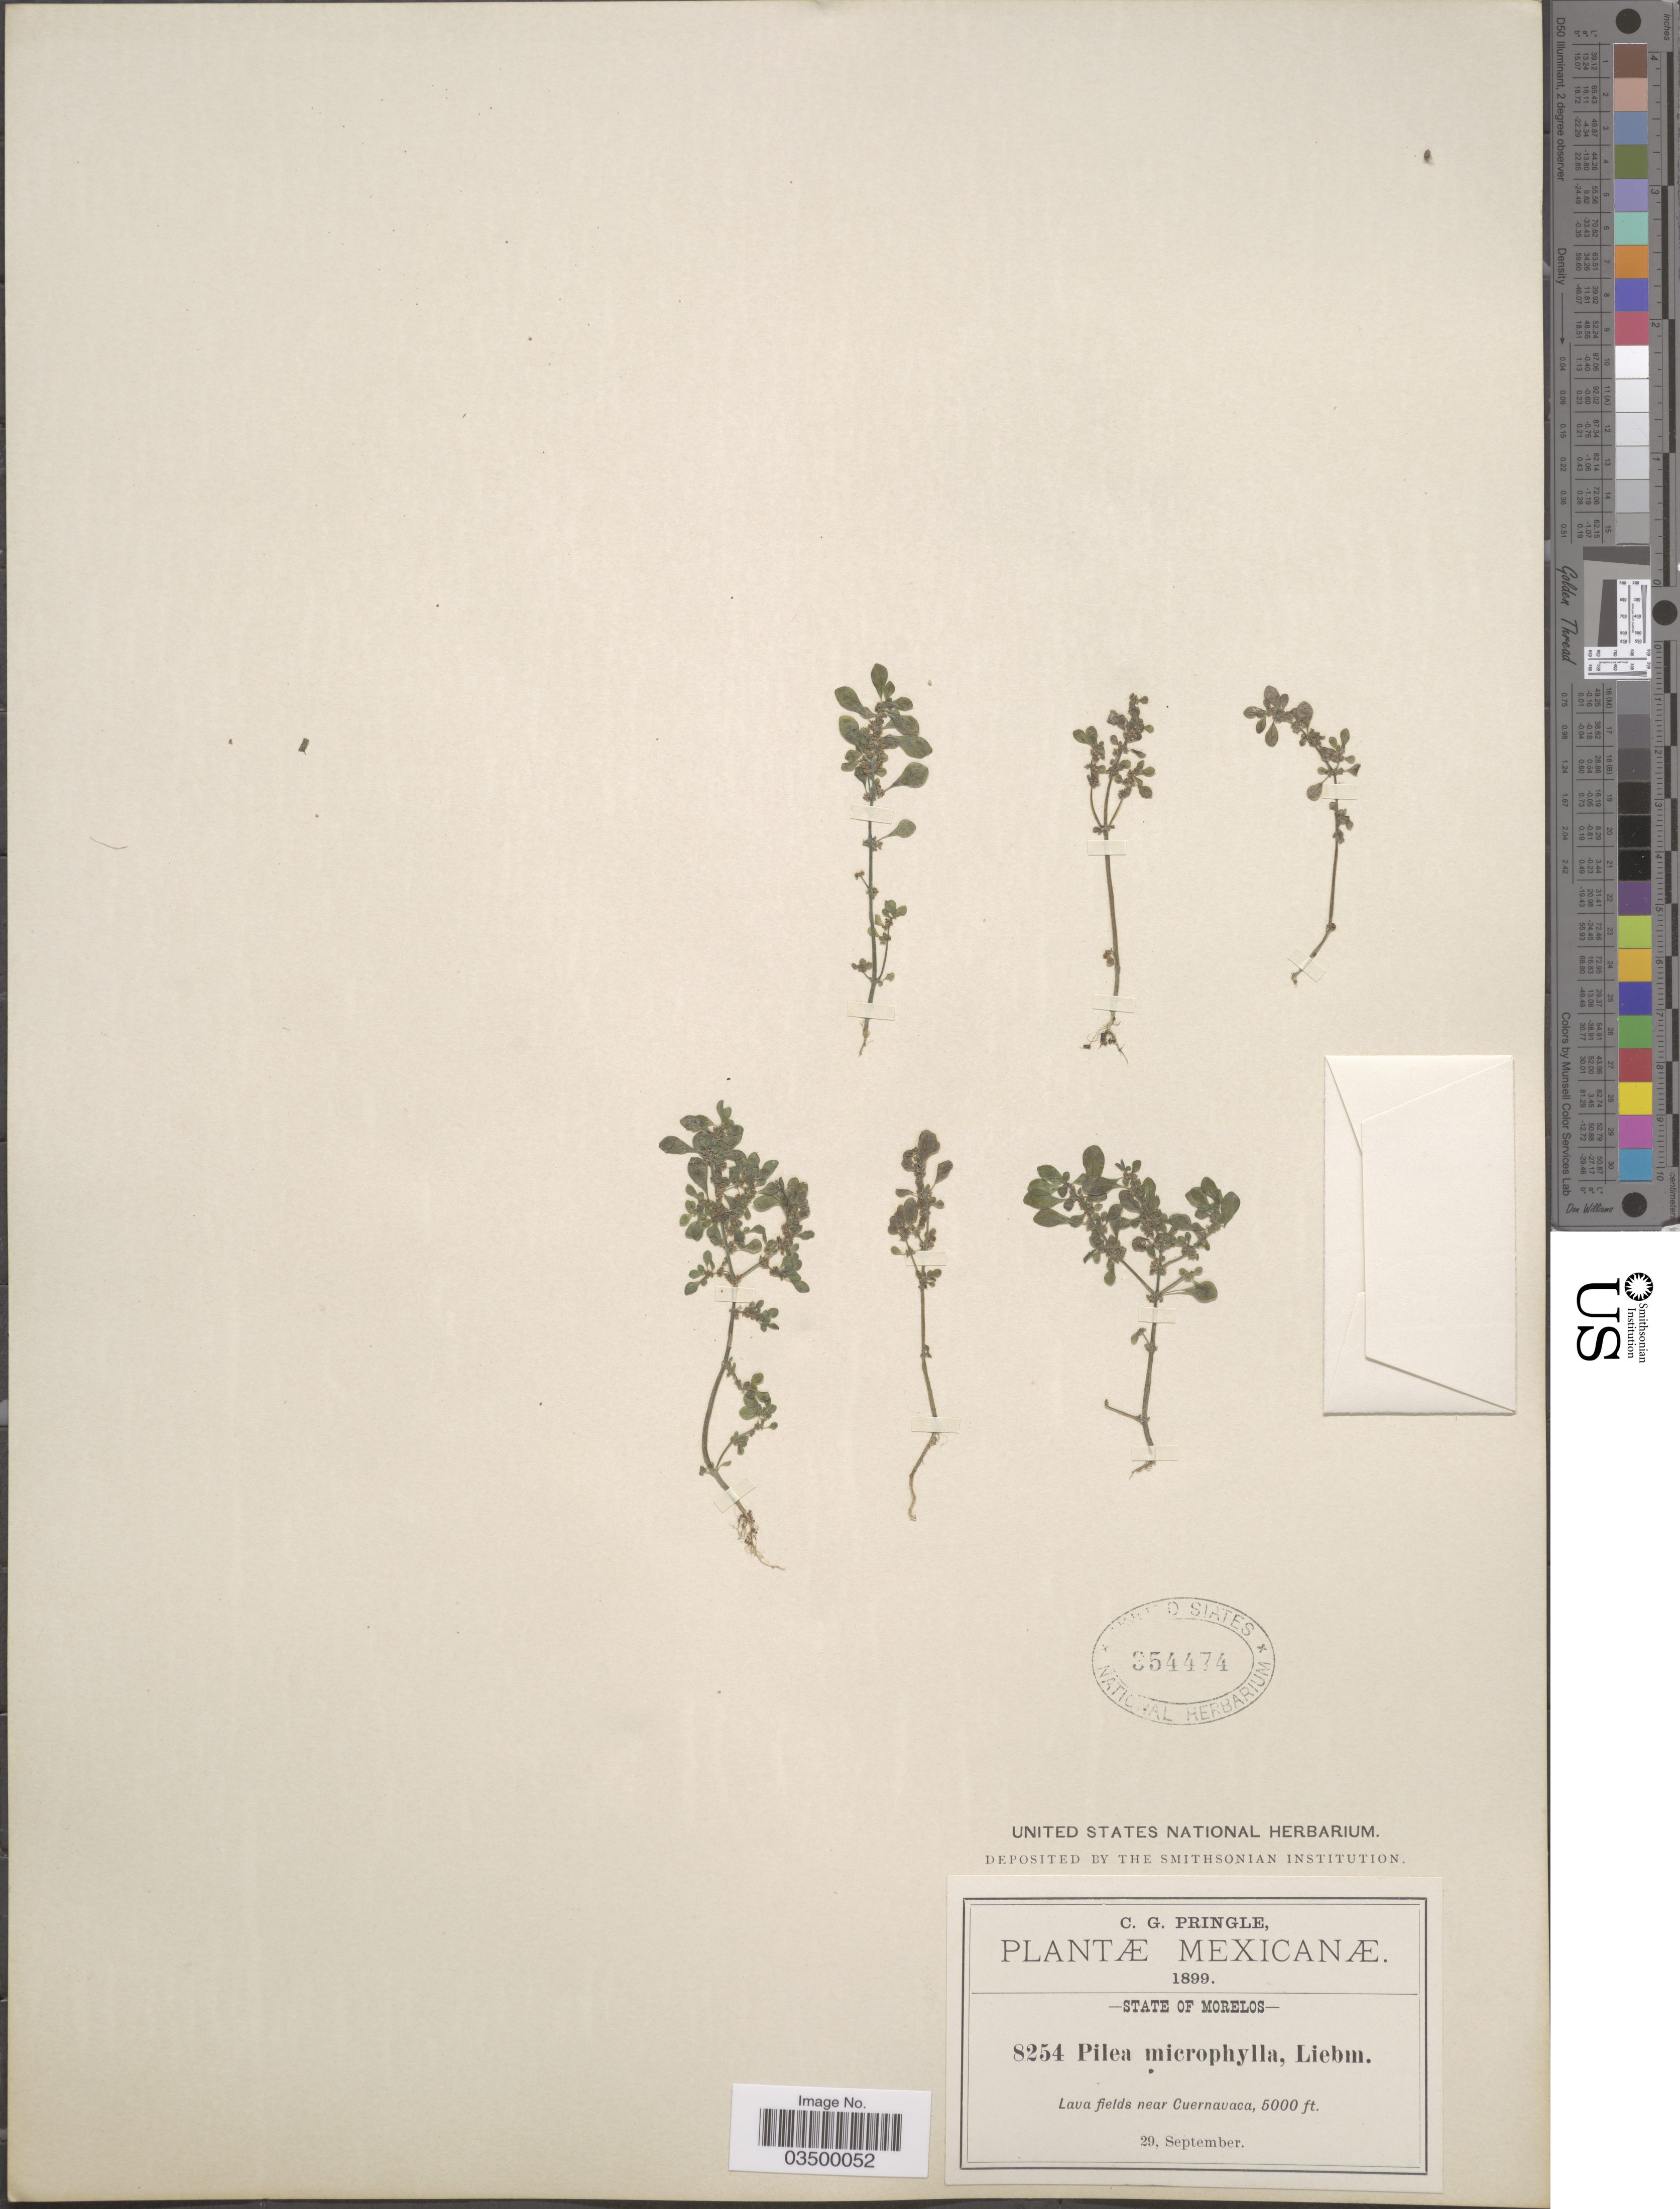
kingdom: Plantae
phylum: Tracheophyta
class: Magnoliopsida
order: Rosales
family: Urticaceae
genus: Pilea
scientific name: Pilea microphylla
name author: (L.) Liebm.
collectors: C. G. Pringle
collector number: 8254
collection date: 1899-09-29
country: Mexico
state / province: Morelos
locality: Lava fields near Cuernavaca.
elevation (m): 1524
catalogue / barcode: US 354474